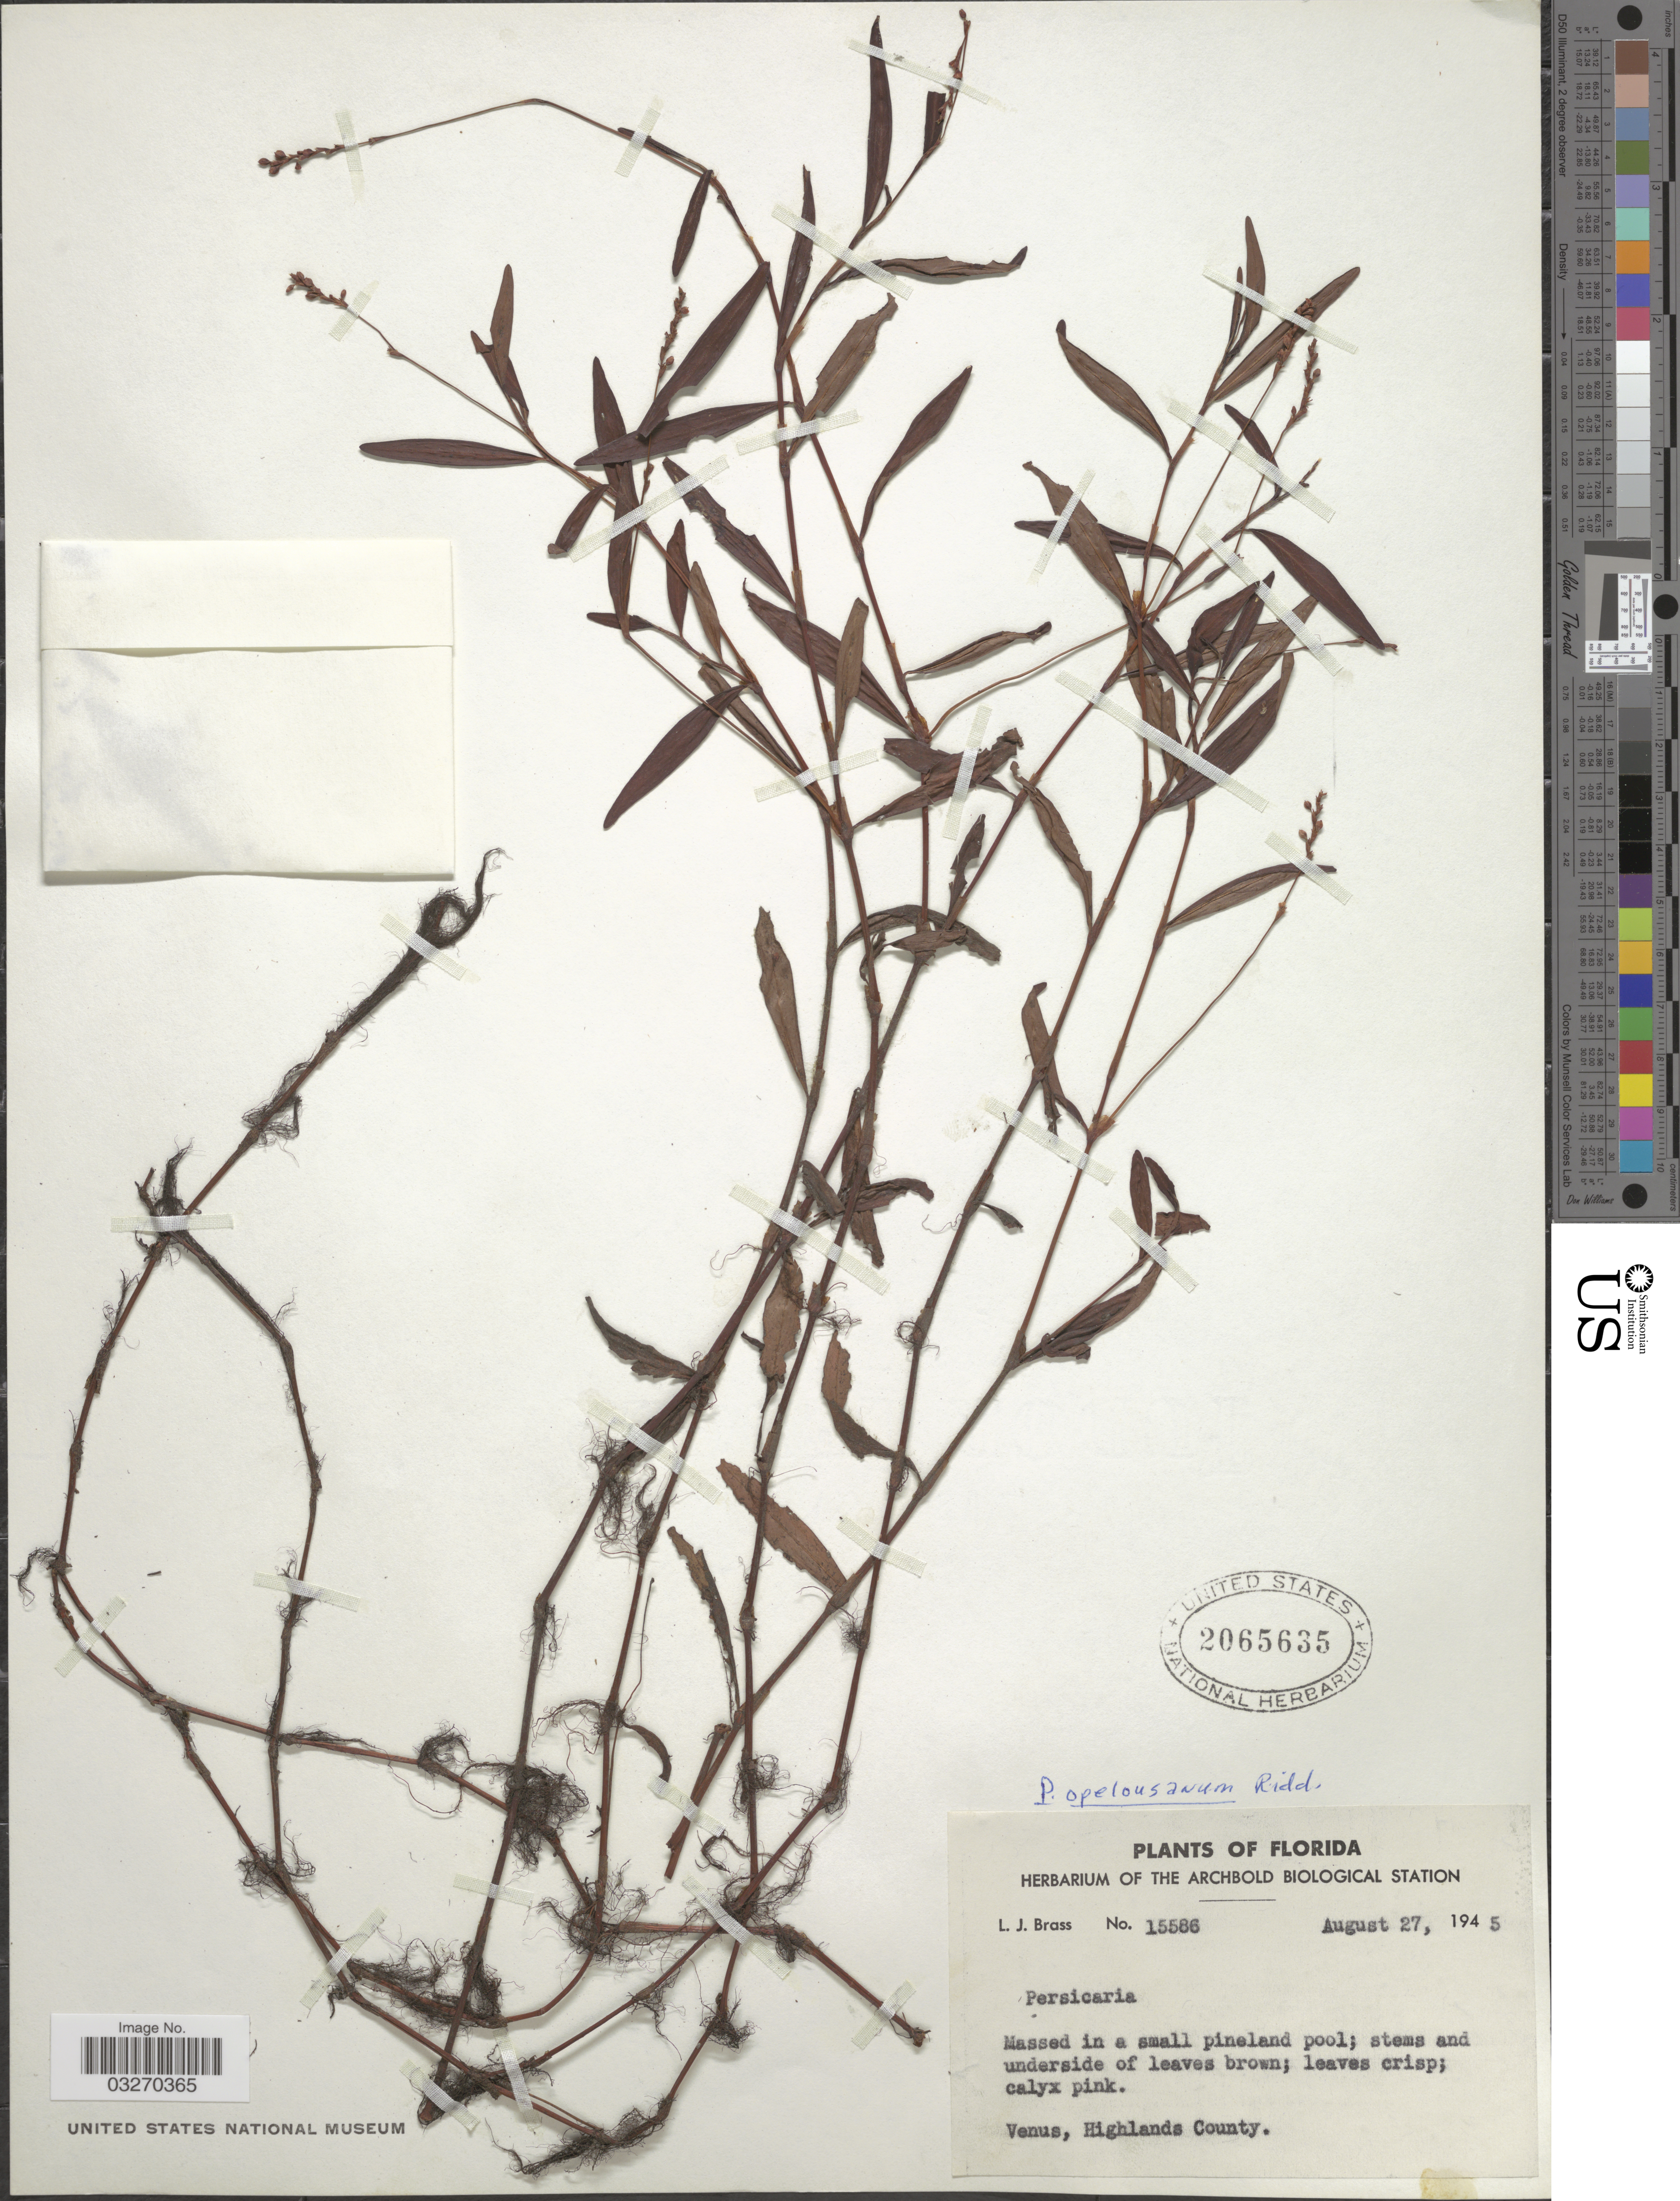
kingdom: Plantae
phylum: Tracheophyta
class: Magnoliopsida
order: Caryophyllales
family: Polygonaceae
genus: Persicaria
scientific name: Persicaria hydropiperoides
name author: (Michx.) Small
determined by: Atha, D. E.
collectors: L. J. Brass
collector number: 15586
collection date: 1945-08-27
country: United States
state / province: Florida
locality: Venus, Highlands County.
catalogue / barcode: US 2065635